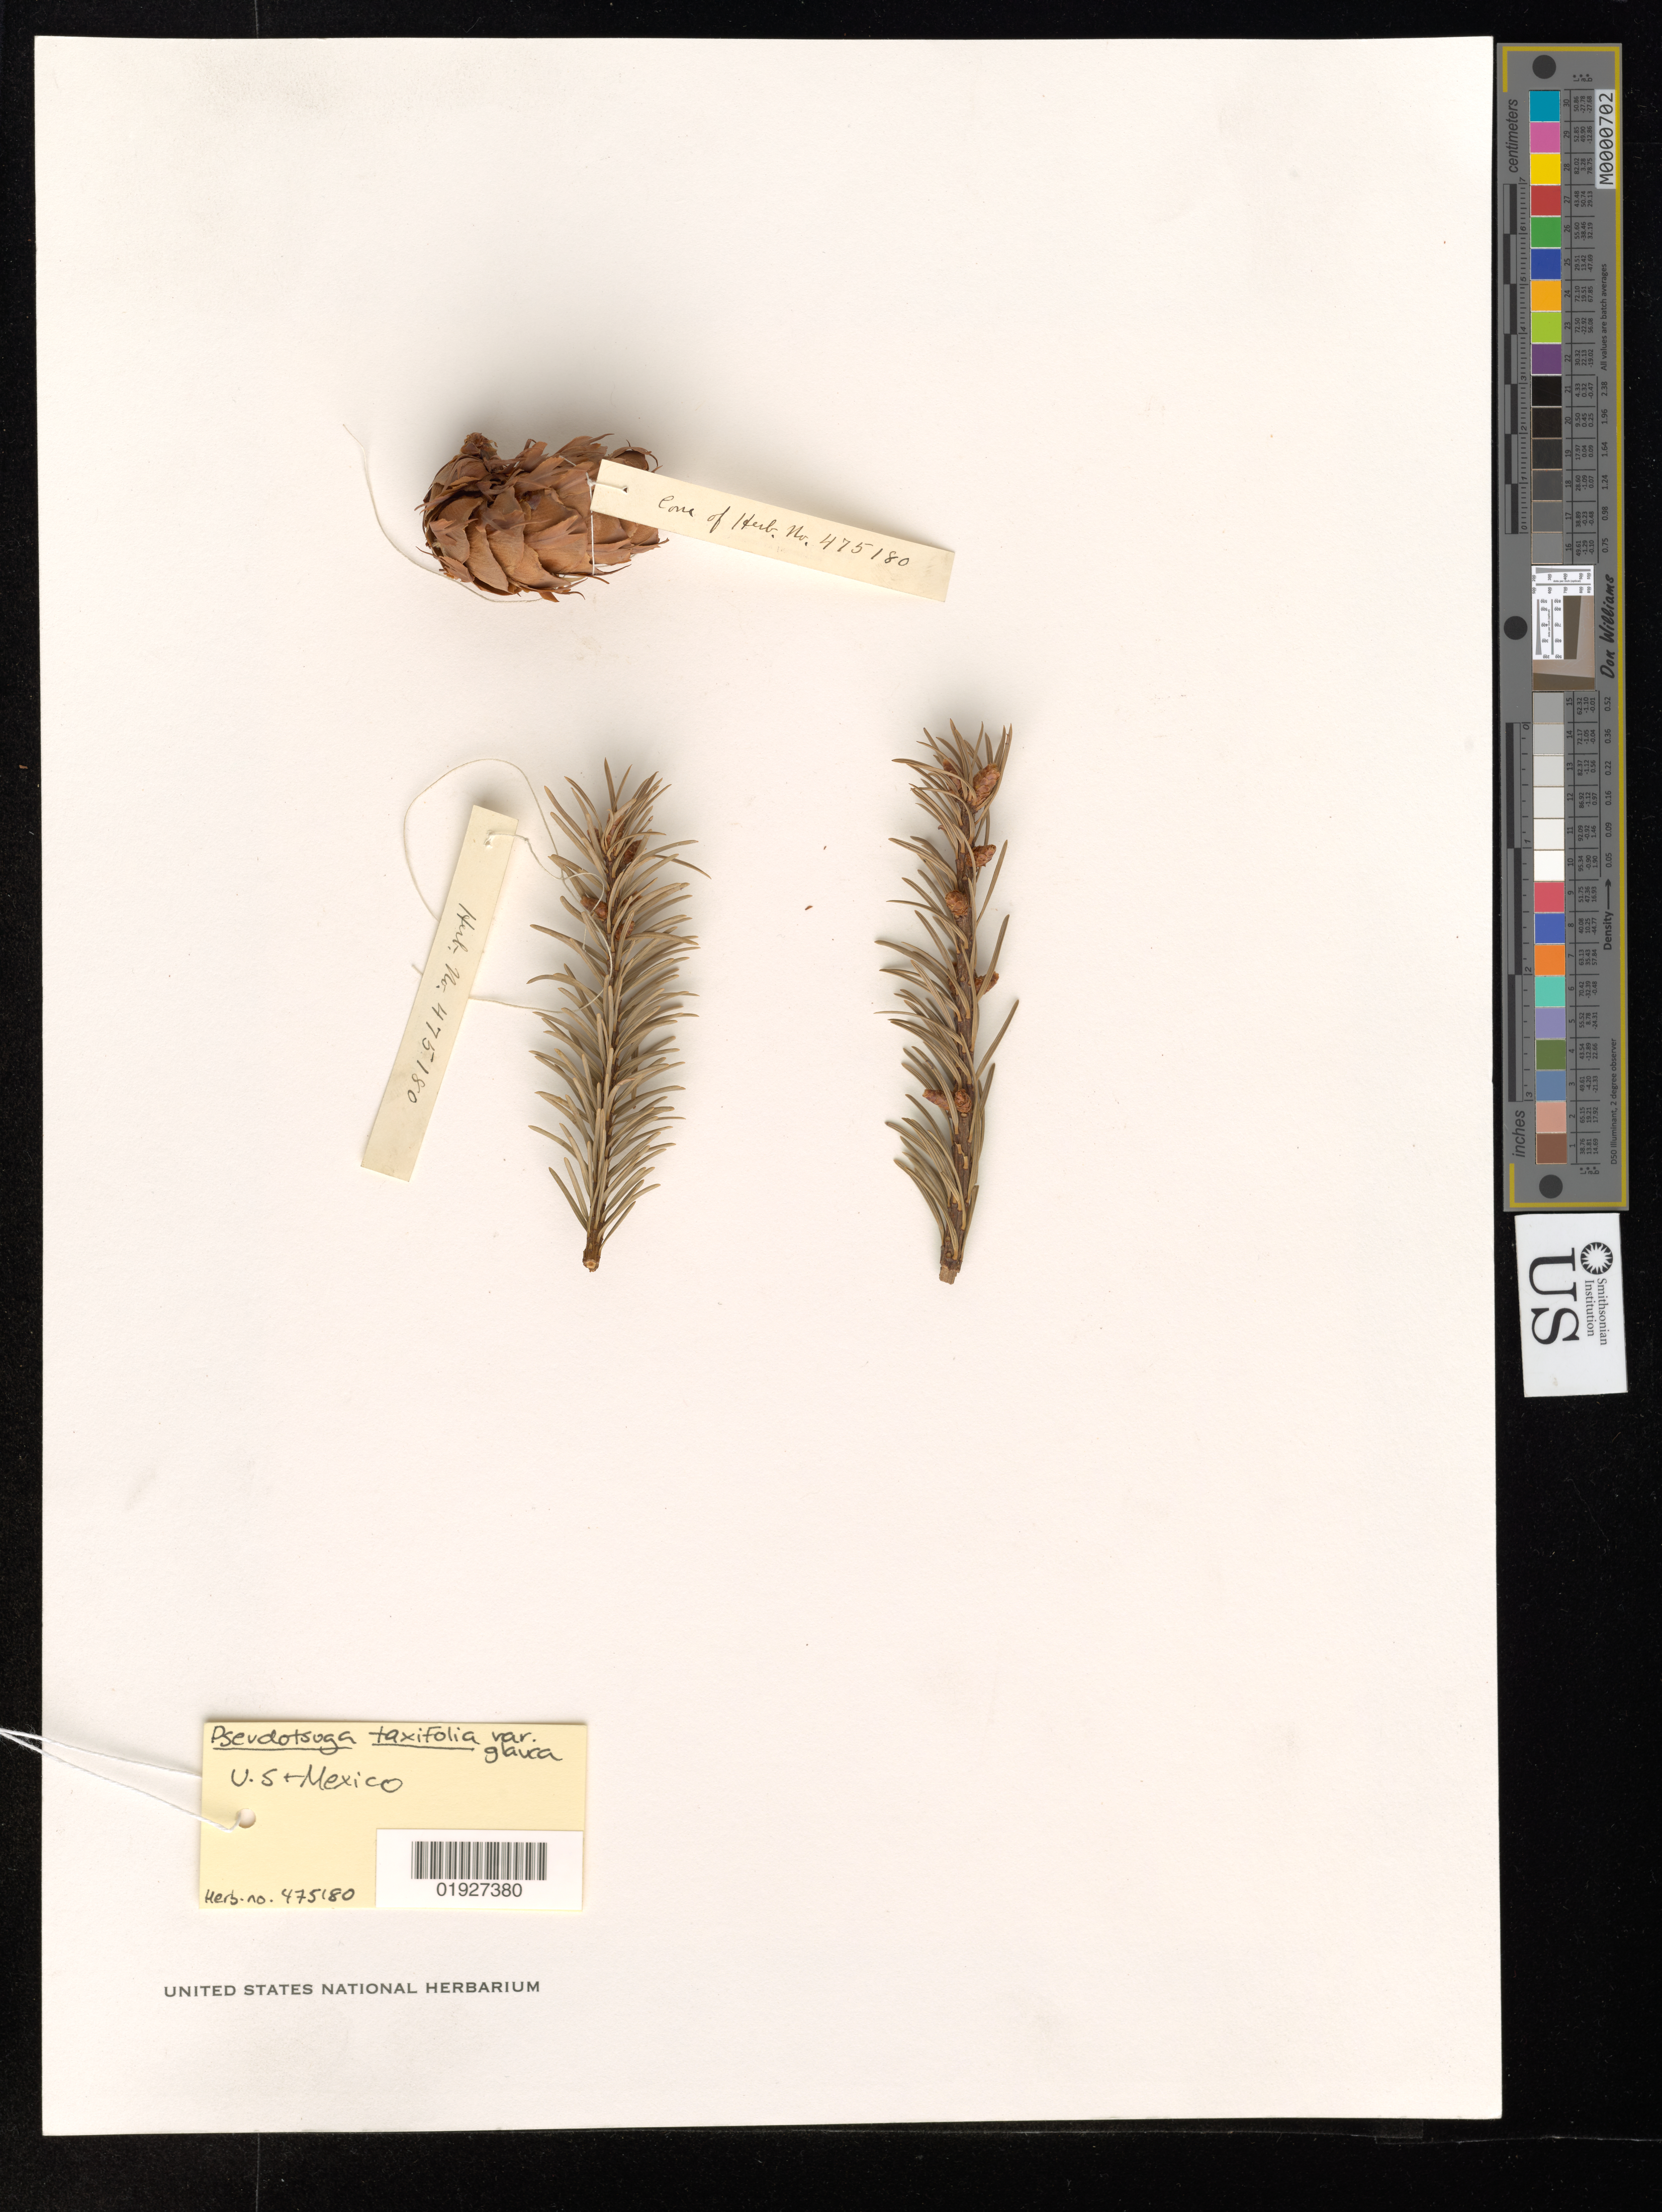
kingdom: Plantae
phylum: Tracheophyta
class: Pinopsida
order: Pinales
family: Pinaceae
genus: Pseudotsuga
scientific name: Pseudotsuga taxifolia var. glauca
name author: Sudw.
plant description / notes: In a box labelled "Pseudotsuga taxifolia var. glauca, US and Mexico"; Herb. no. 475180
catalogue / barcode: US 475180